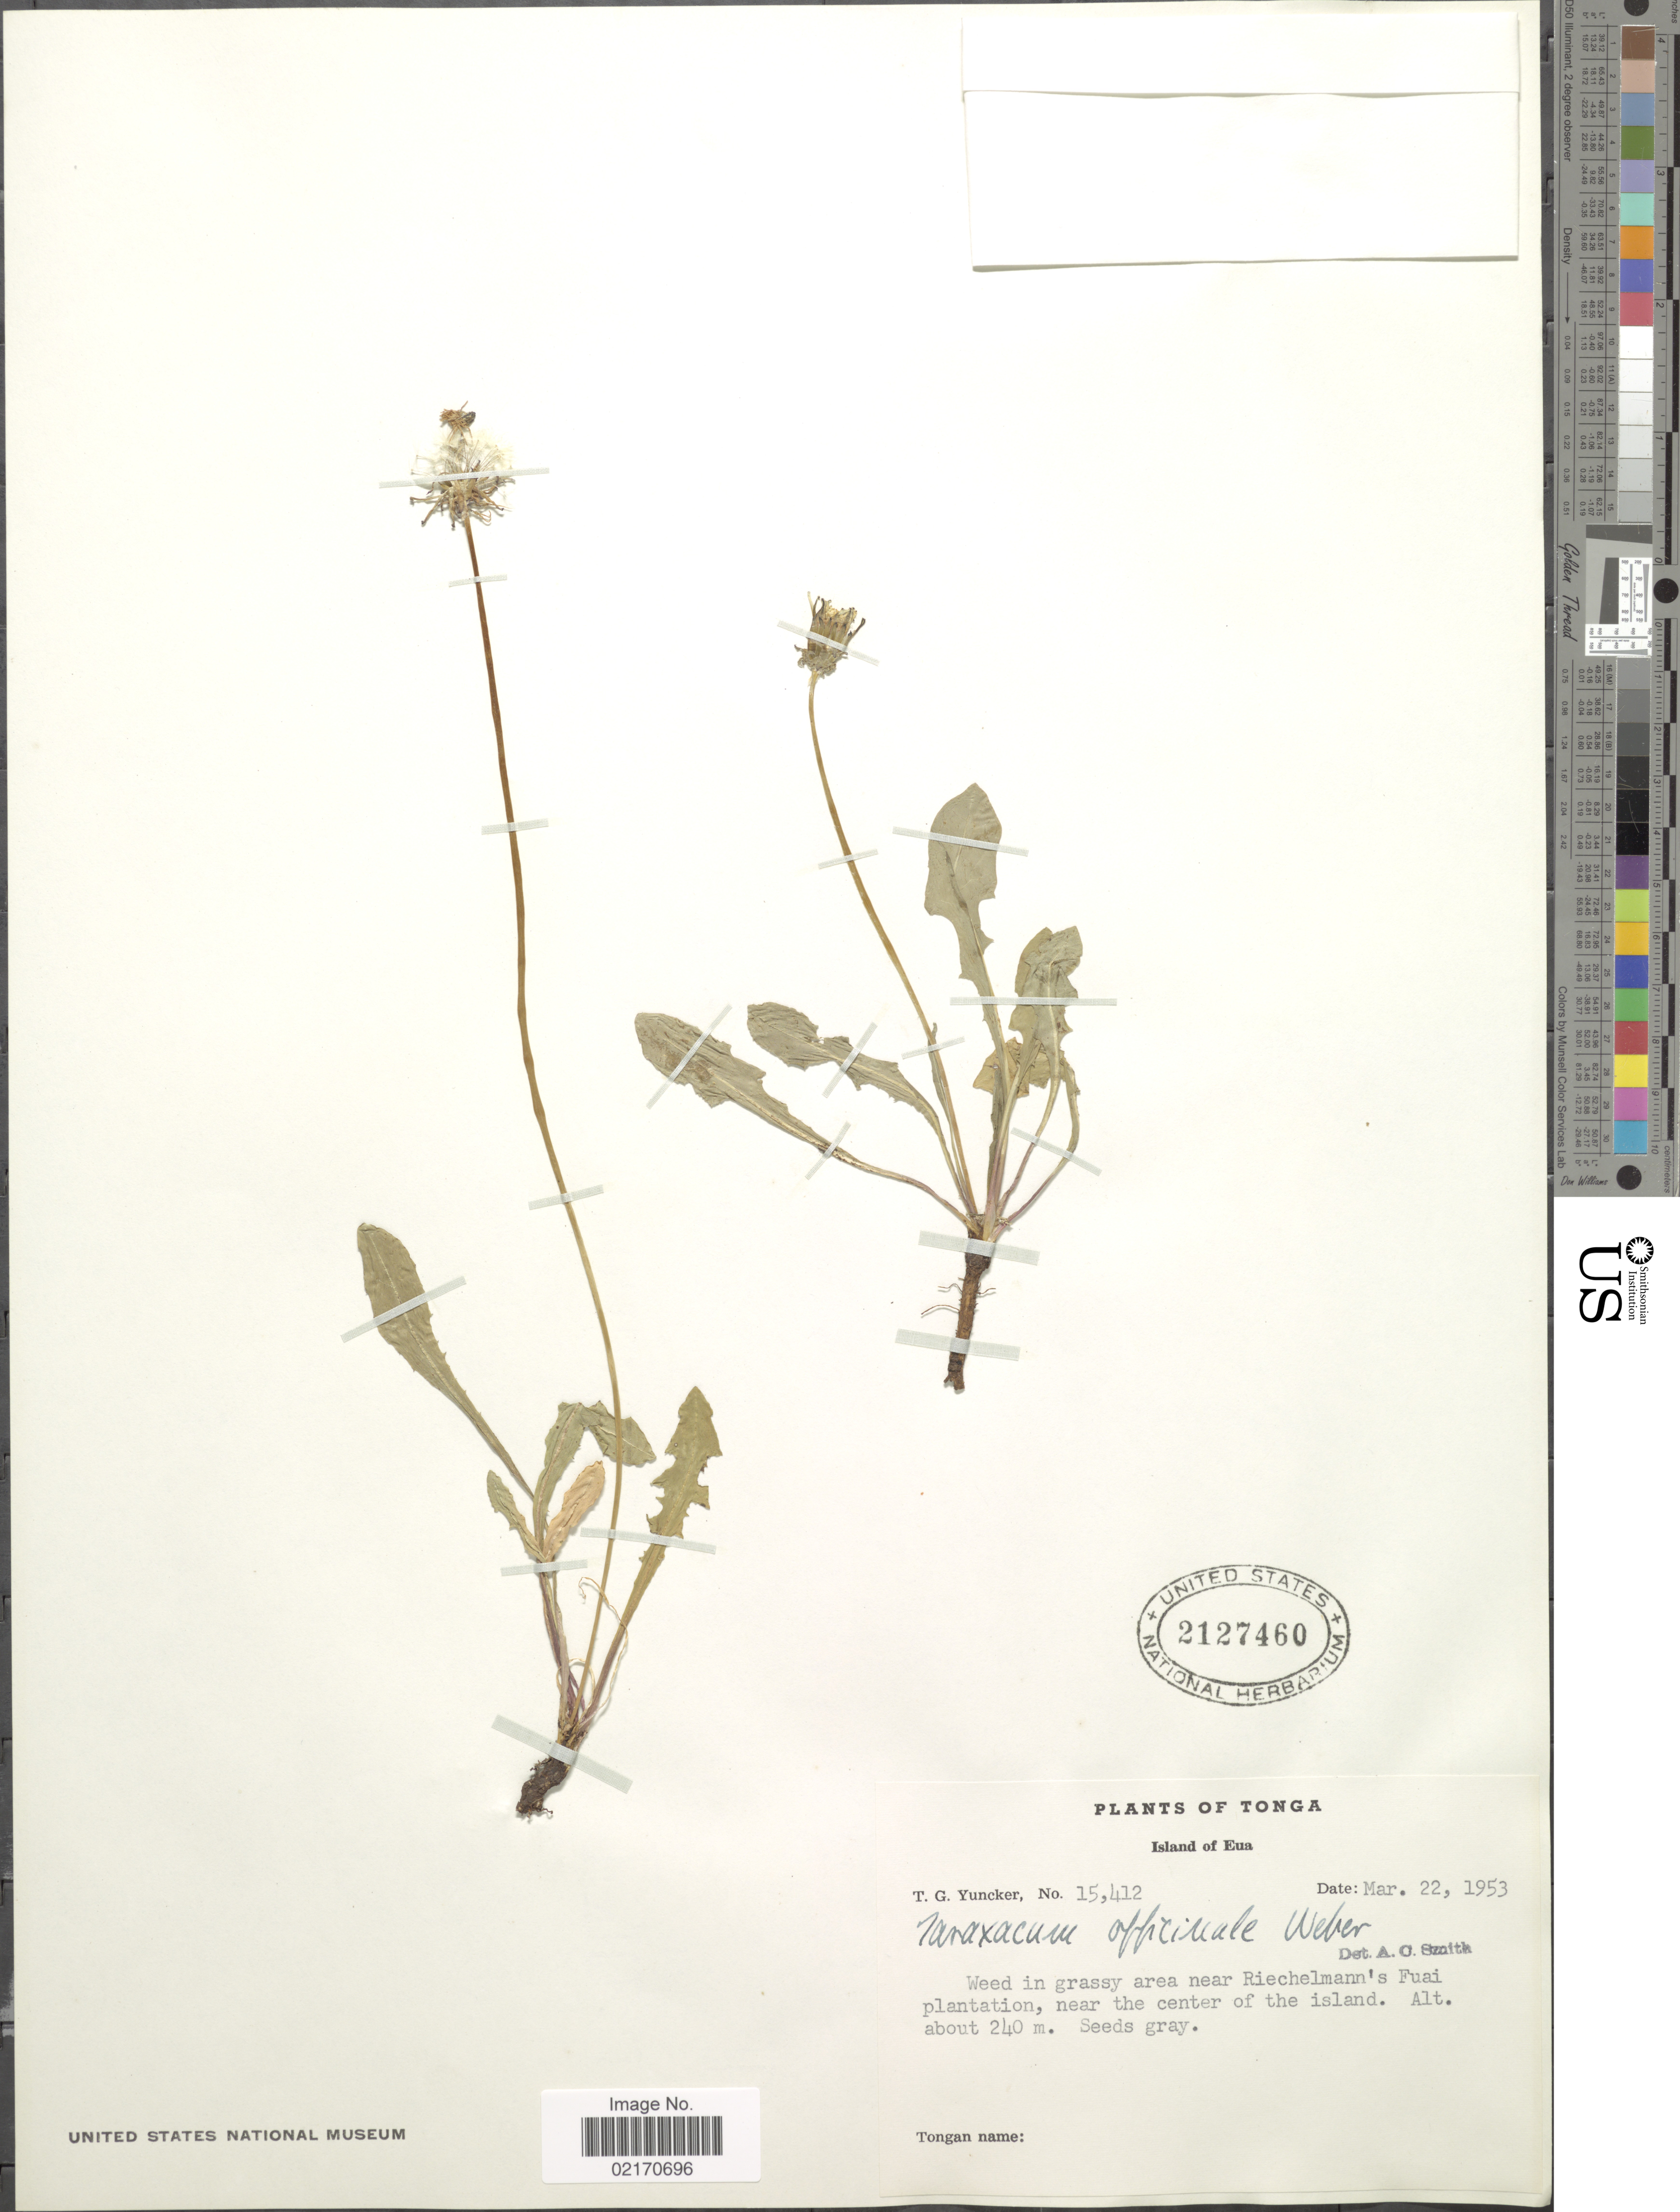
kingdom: Plantae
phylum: Tracheophyta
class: Magnoliopsida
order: Asterales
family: Asteraceae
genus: Taraxacum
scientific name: Taraxacum officinale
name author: G.H. Weber ex F.H. Wigg.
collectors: T. G. Yuncker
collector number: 15412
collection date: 1953-03-22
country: Tonga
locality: Island of Eua, weed in grassy area near Riechelmann's Fuai plantation, near the center of the island.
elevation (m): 240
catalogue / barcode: US 2127460